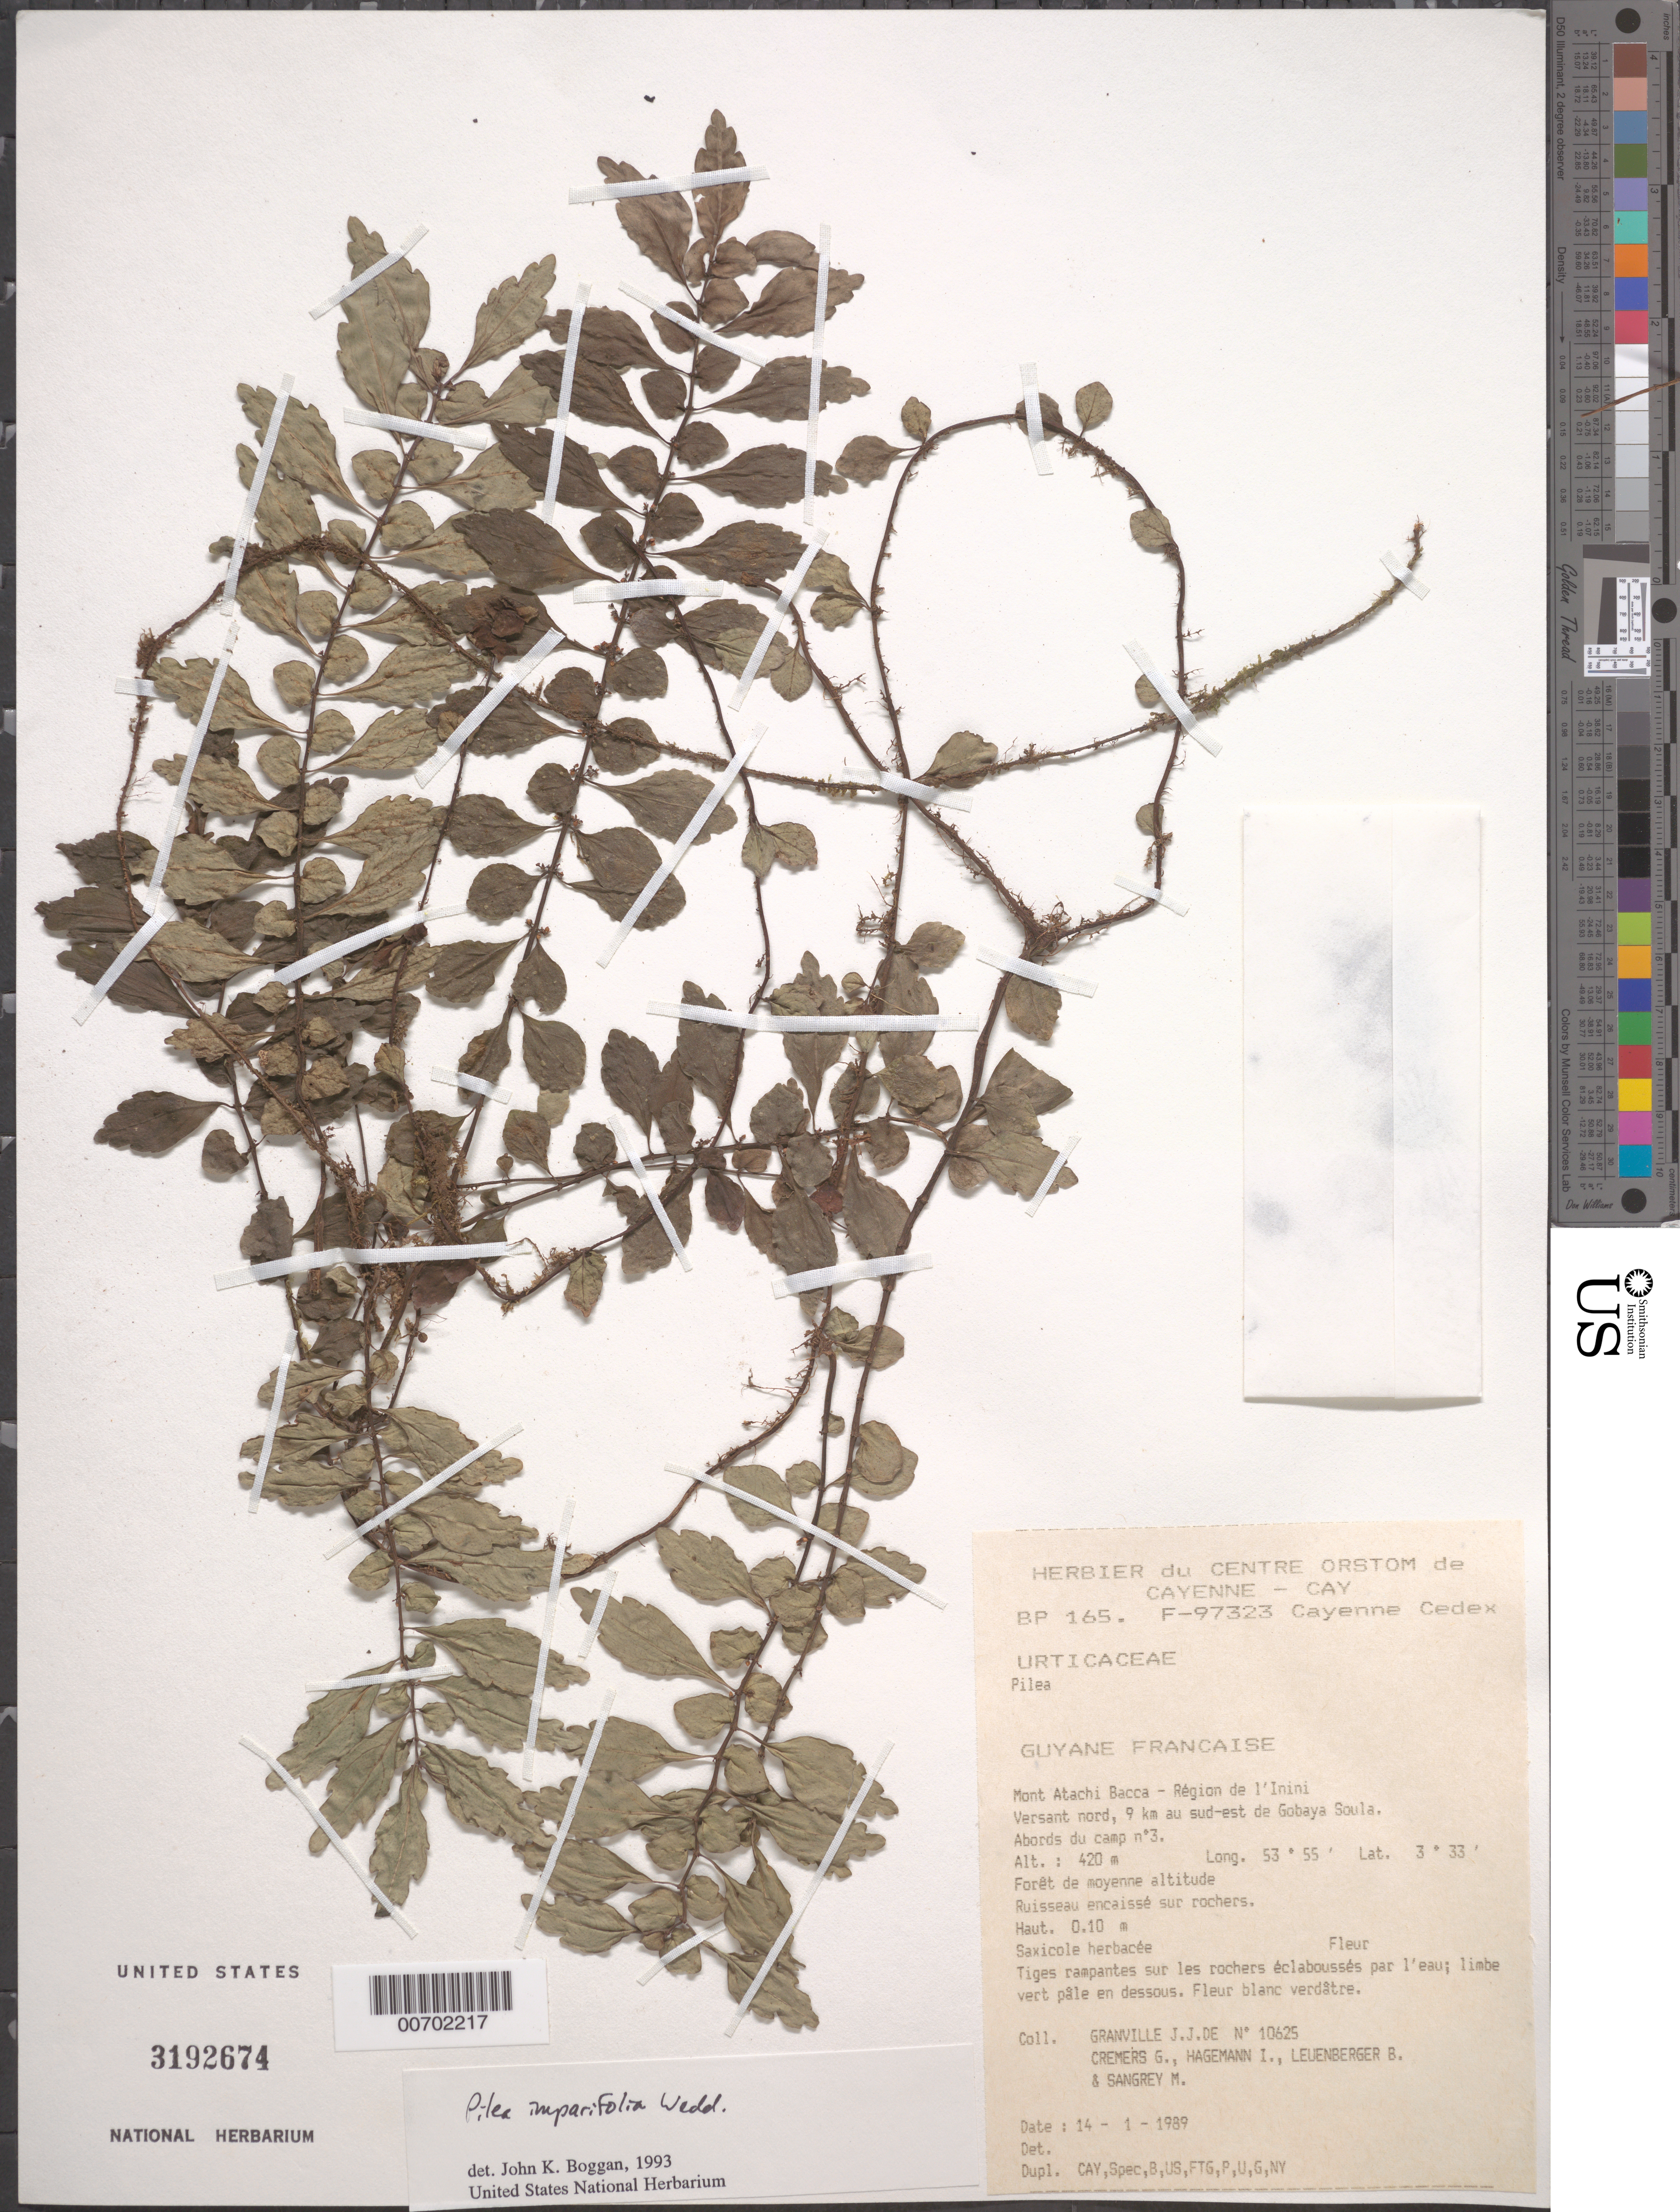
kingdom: Plantae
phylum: Tracheophyta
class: Magnoliopsida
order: Rosales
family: Urticaceae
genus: Pilea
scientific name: Pilea sp.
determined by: Boggan, J. K., (US), NMNH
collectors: J.-J. de Granville, G. Cremers, J. Hagemann, B. E. Leuenberger & M. S. Sangrey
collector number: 10625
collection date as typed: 14-Jan-89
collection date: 1989-01-14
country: French Guiana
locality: Mont Atachi Bacca, région de l'Inini. Versant nord, 9 km au sud-est de Gobaya Soula. Abords du camp no. 3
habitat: Forêt de moyenne altitude, ruisseau encaissé sur rochers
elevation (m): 420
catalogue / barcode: US 3192674